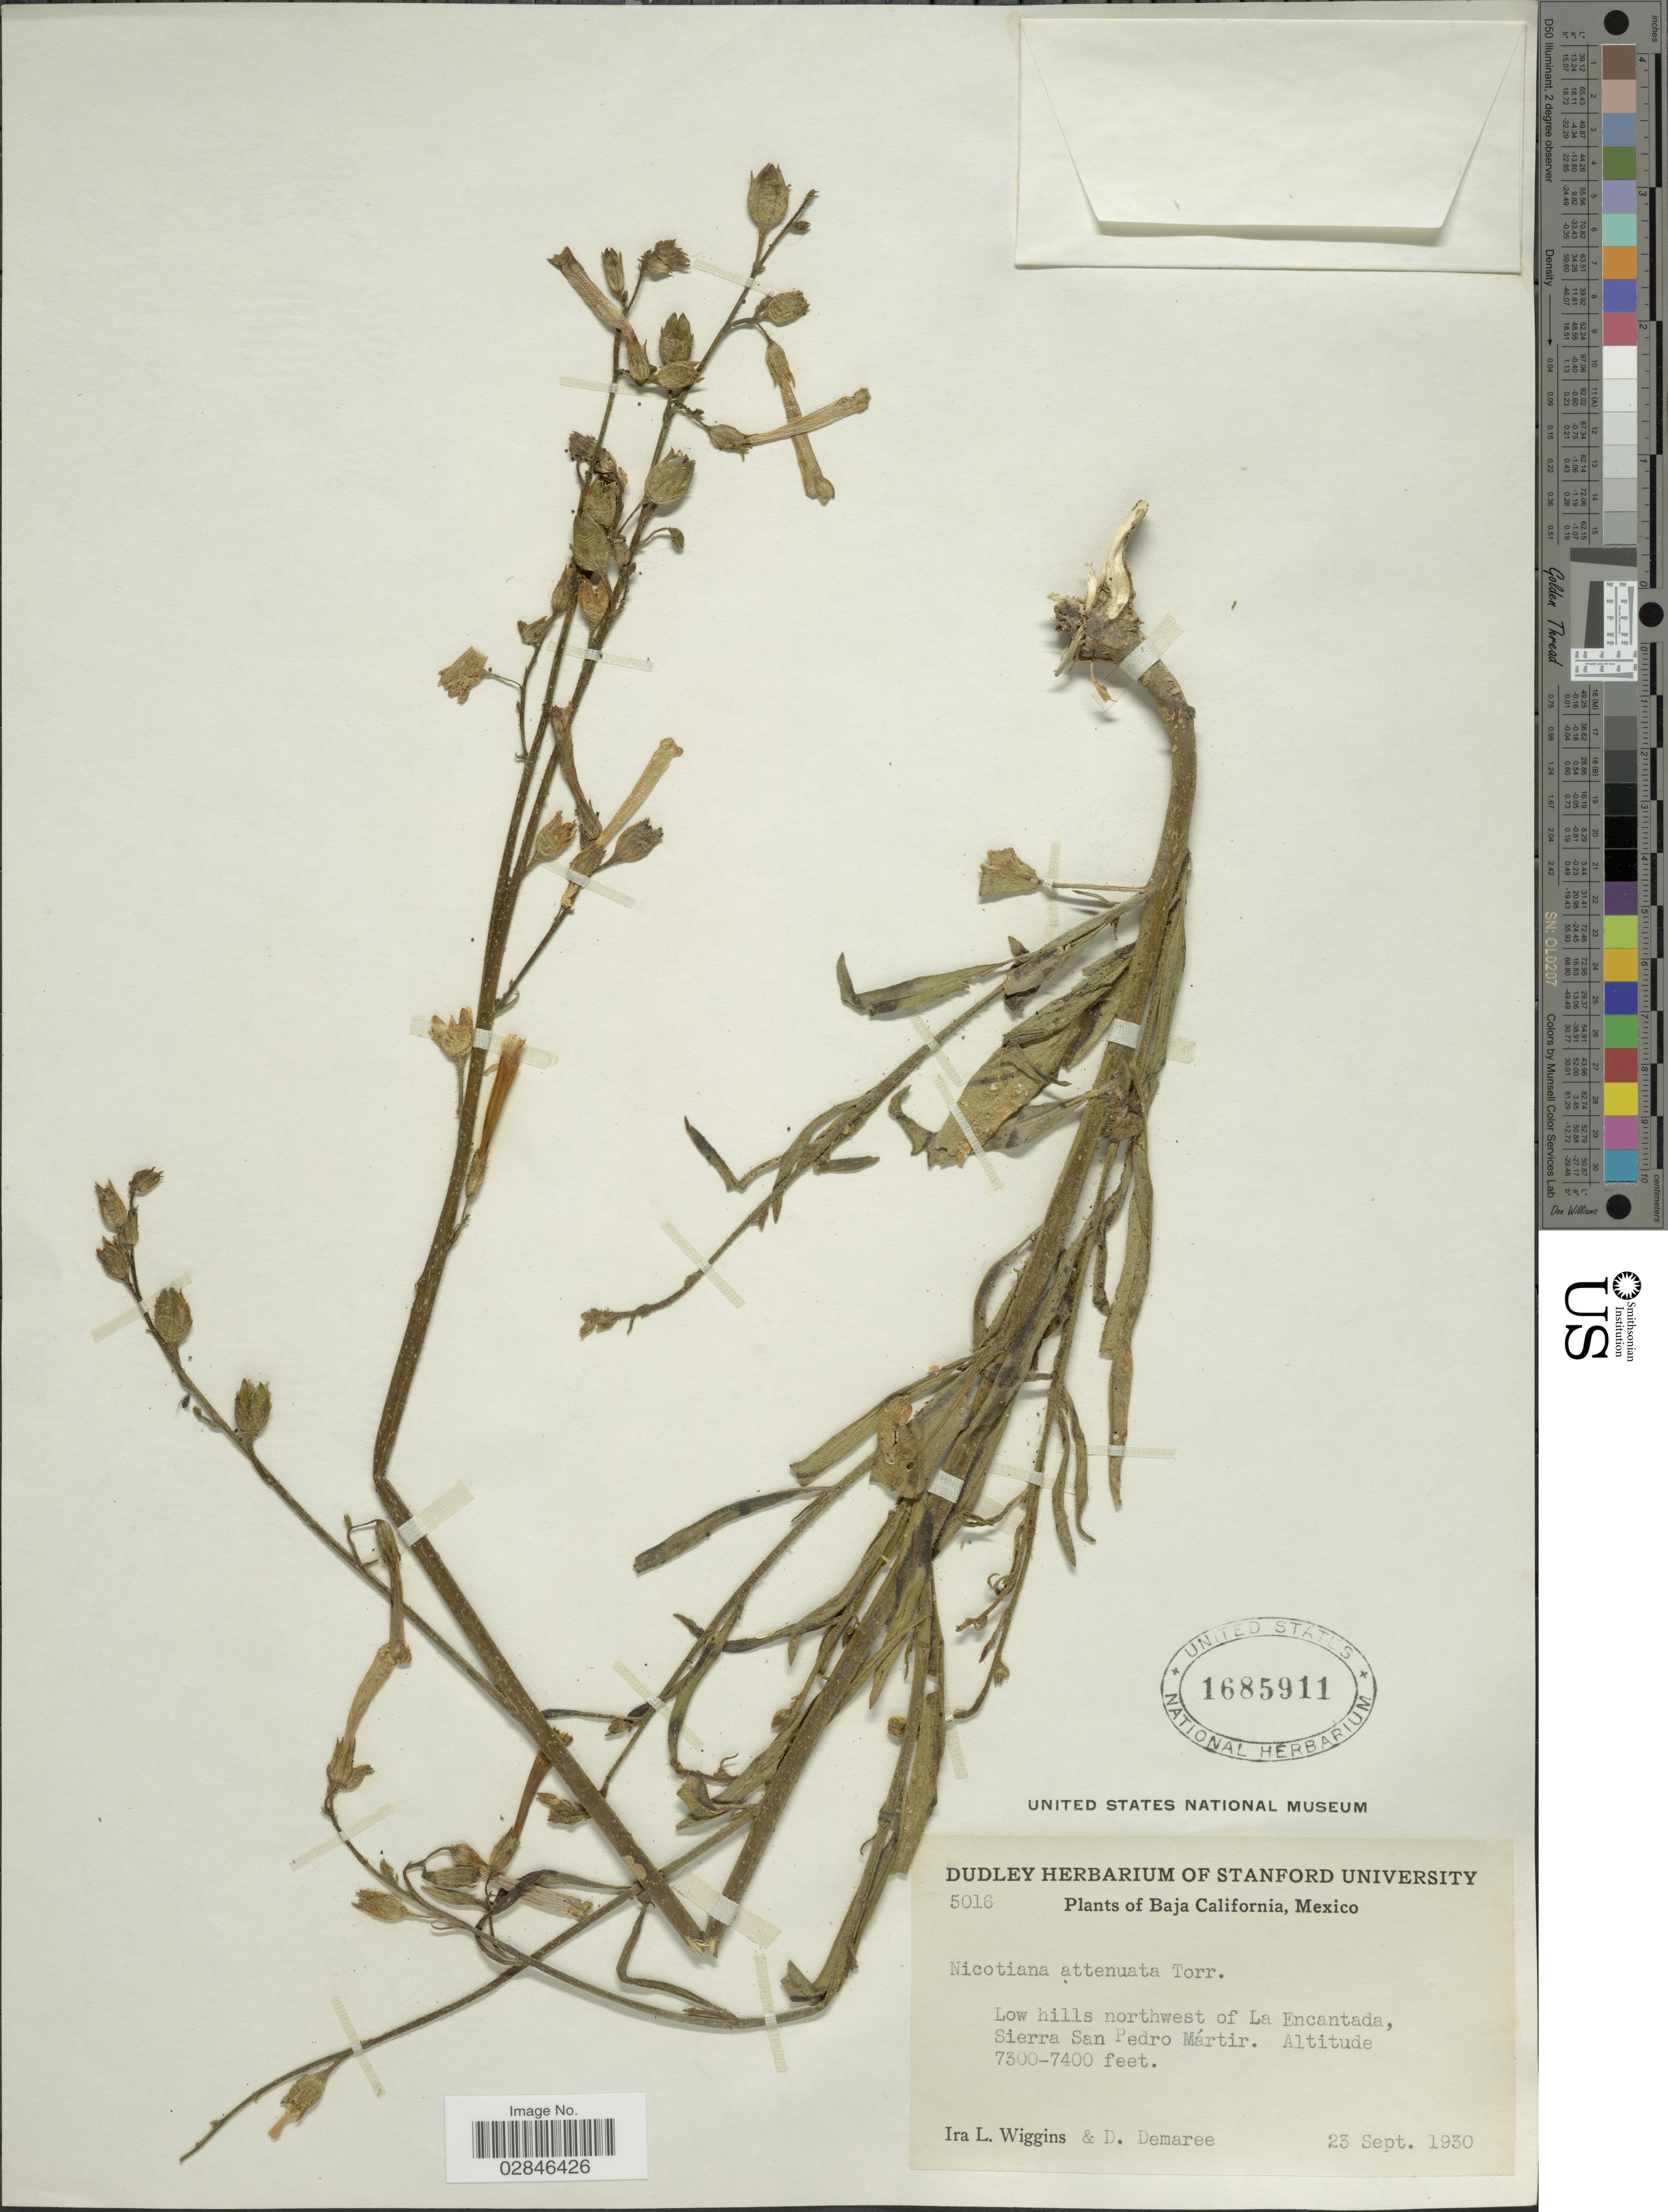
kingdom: Plantae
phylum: Tracheophyta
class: Magnoliopsida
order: Solanales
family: Solanaceae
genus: Nicotiana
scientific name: Nicotiana attenuata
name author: Torr. ex S. Watson in C. King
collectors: I. L. Wiggins & D. Demaree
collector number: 5016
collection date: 1930-09-23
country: Mexico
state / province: Baja California Norte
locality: Low hills northwest of La Encantada, Sierra San Pedro Mártir.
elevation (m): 2225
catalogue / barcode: US 1685911